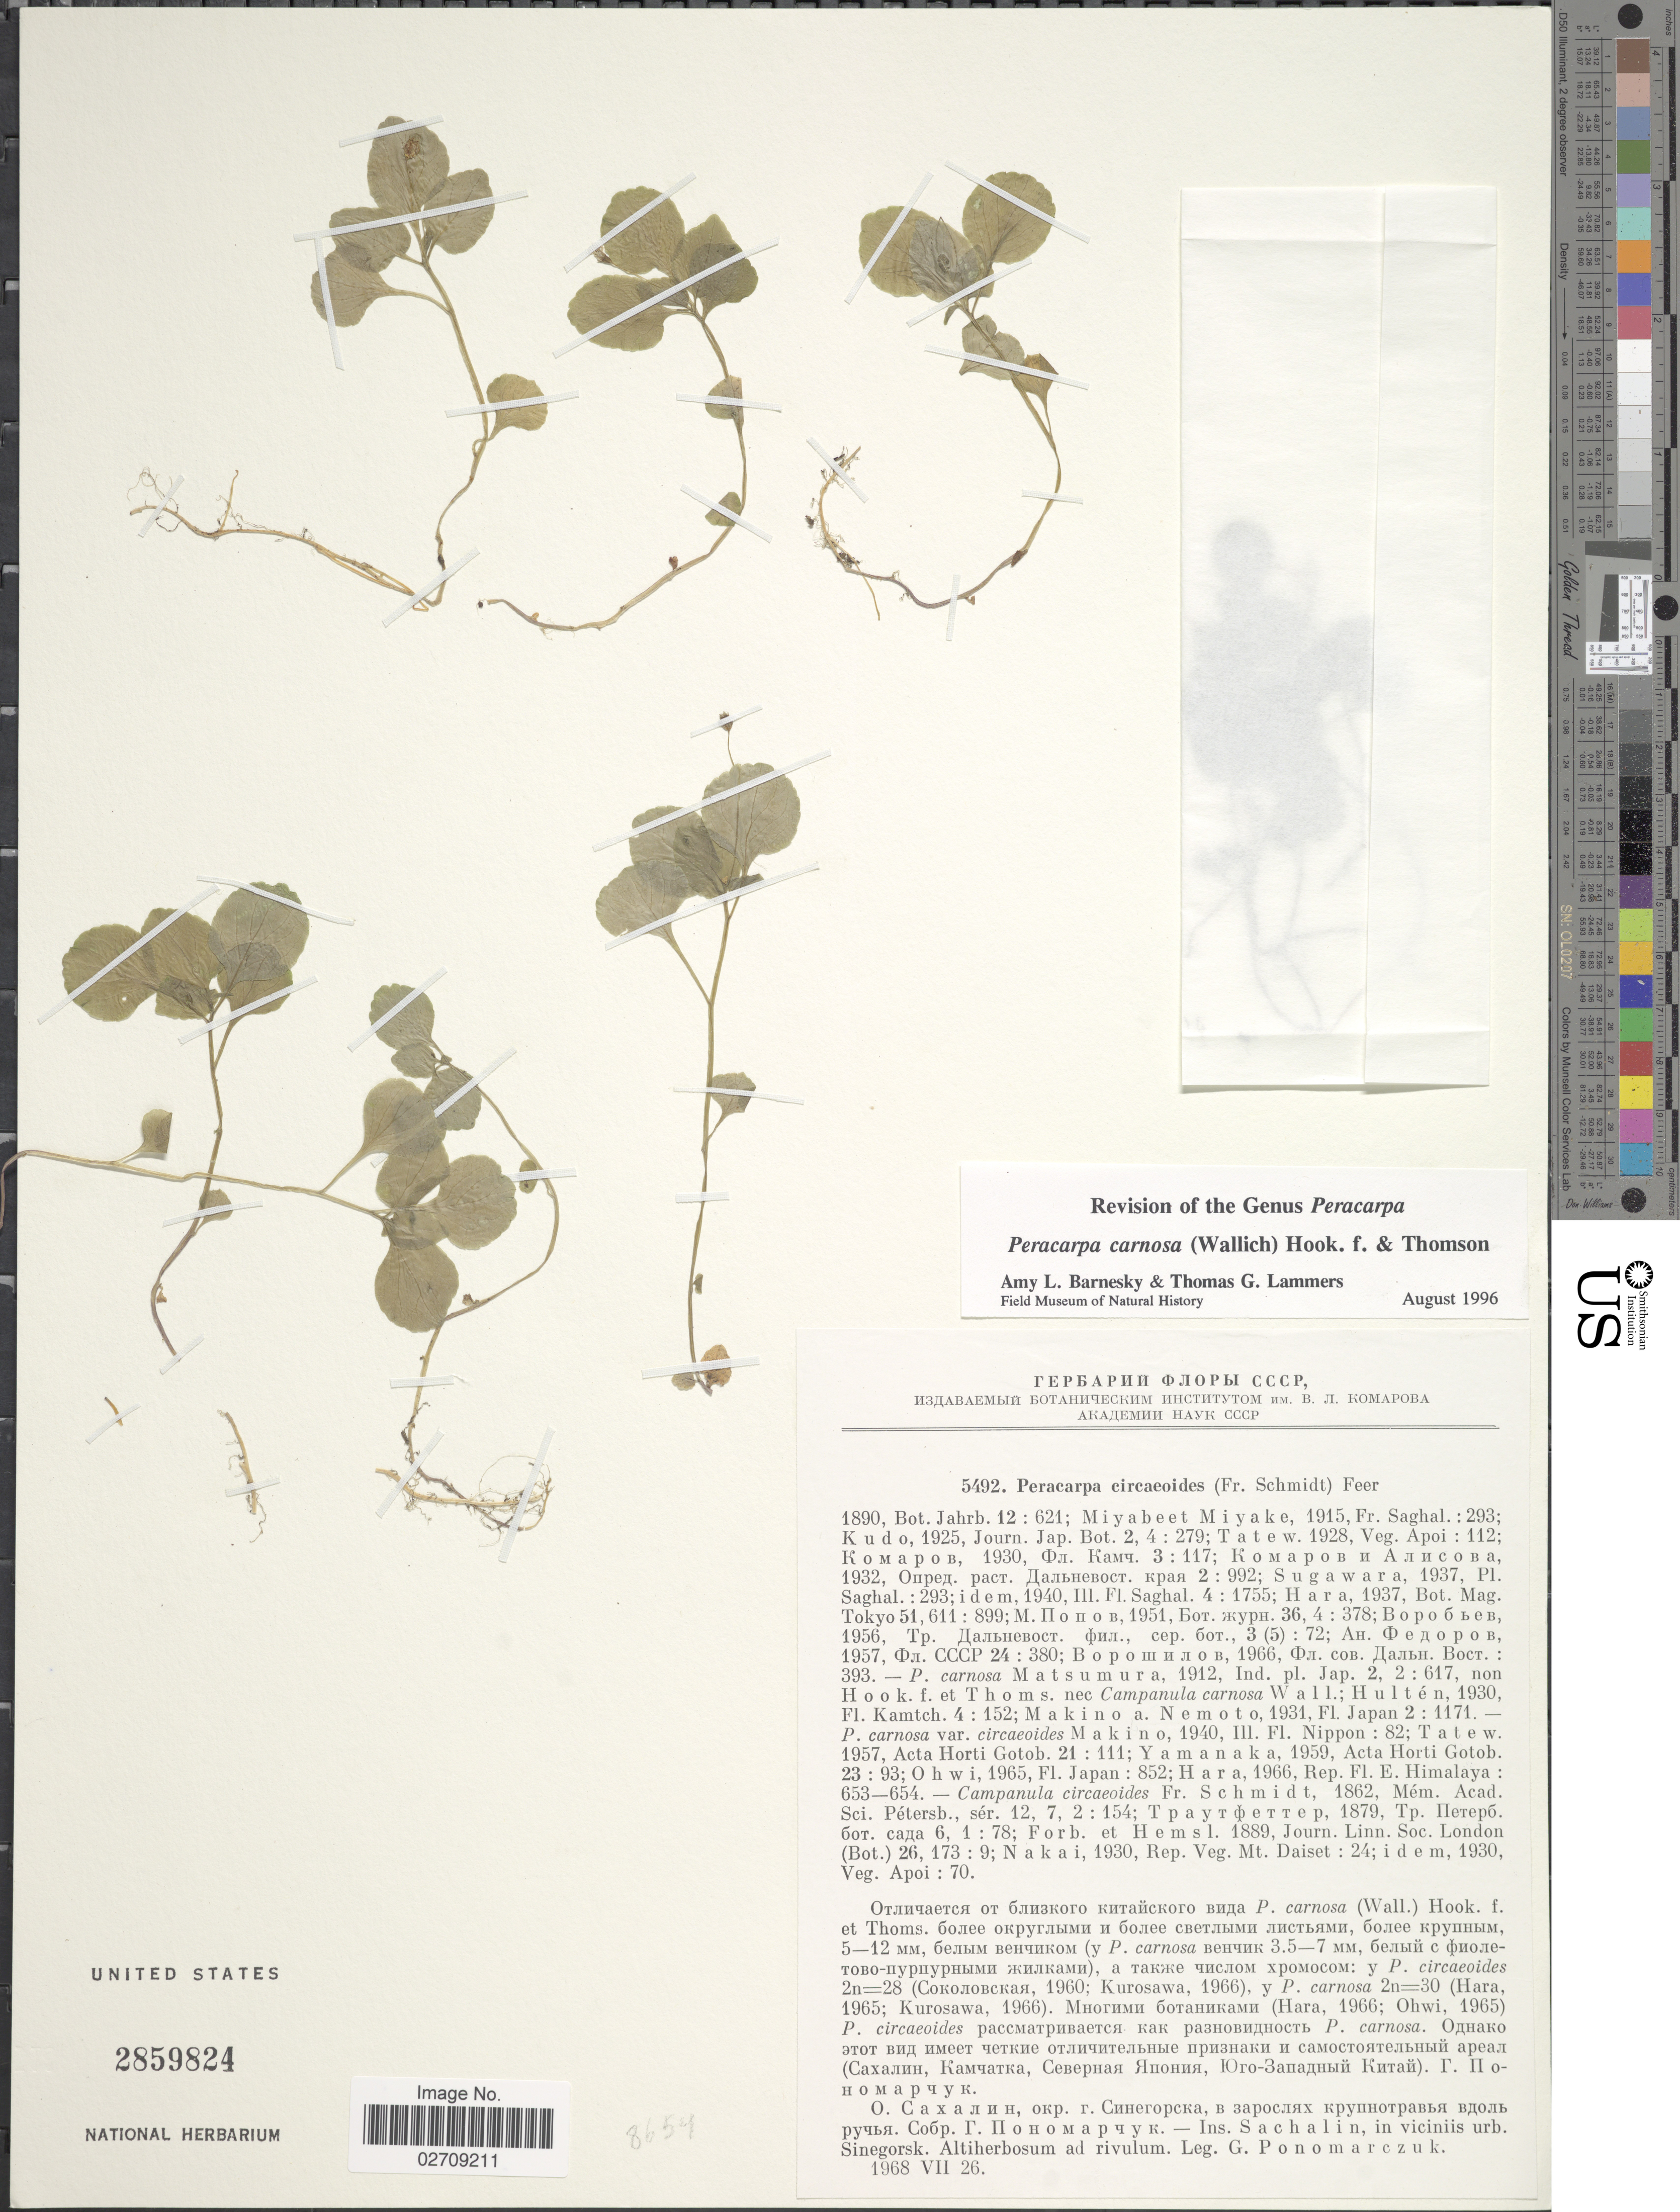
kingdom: Plantae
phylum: Tracheophyta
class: Magnoliopsida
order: Asterales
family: Campanulaceae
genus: Peracarpa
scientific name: Peracarpa carnosa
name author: Hook. f. & Thomson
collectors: G. Ponomarczuk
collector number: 54992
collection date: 1968-07-26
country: Russian Federation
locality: Ins. Sachalin, in viciniis urb. Sinegorsk, Altiherbosum ad rivulum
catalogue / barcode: US 2859824